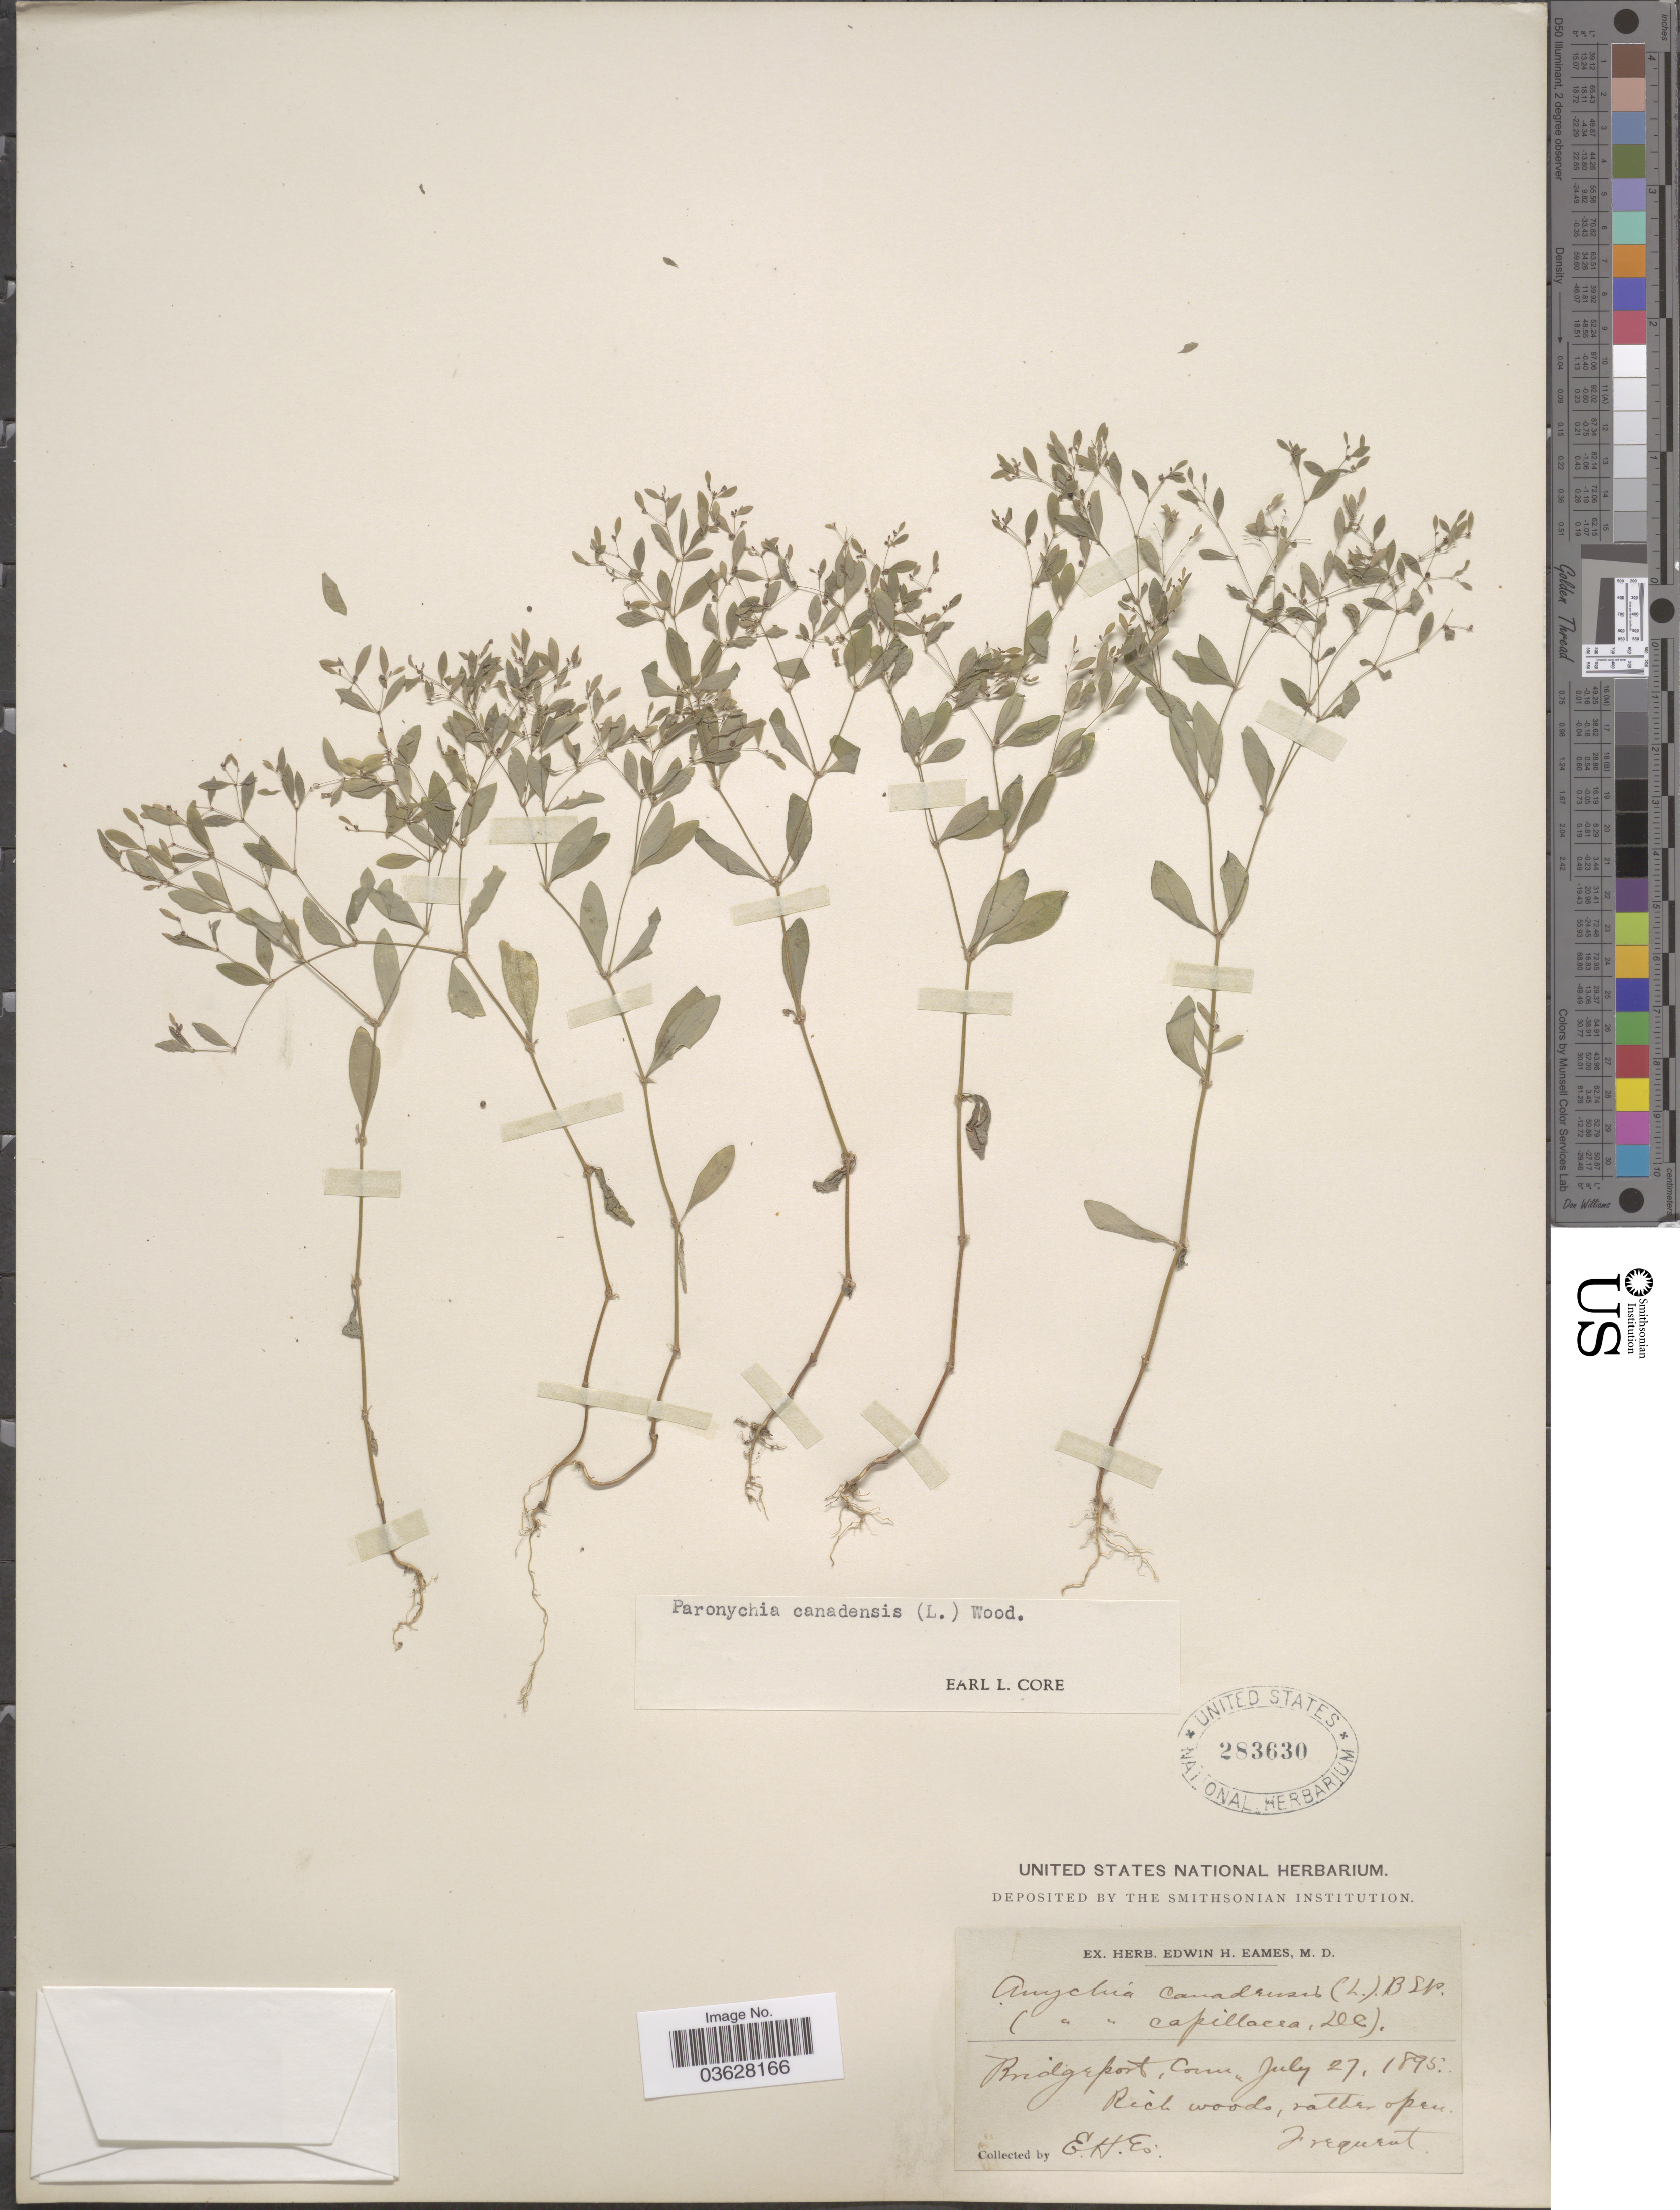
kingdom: Plantae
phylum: Tracheophyta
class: Magnoliopsida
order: Caryophyllales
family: Caryophyllaceae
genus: Paronychia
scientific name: Paronychia canadensis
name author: (L.) Alph. Wood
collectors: E. H. Eames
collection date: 1895-07-27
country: United States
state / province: Connecticut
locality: Bridgeport.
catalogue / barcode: US 283630